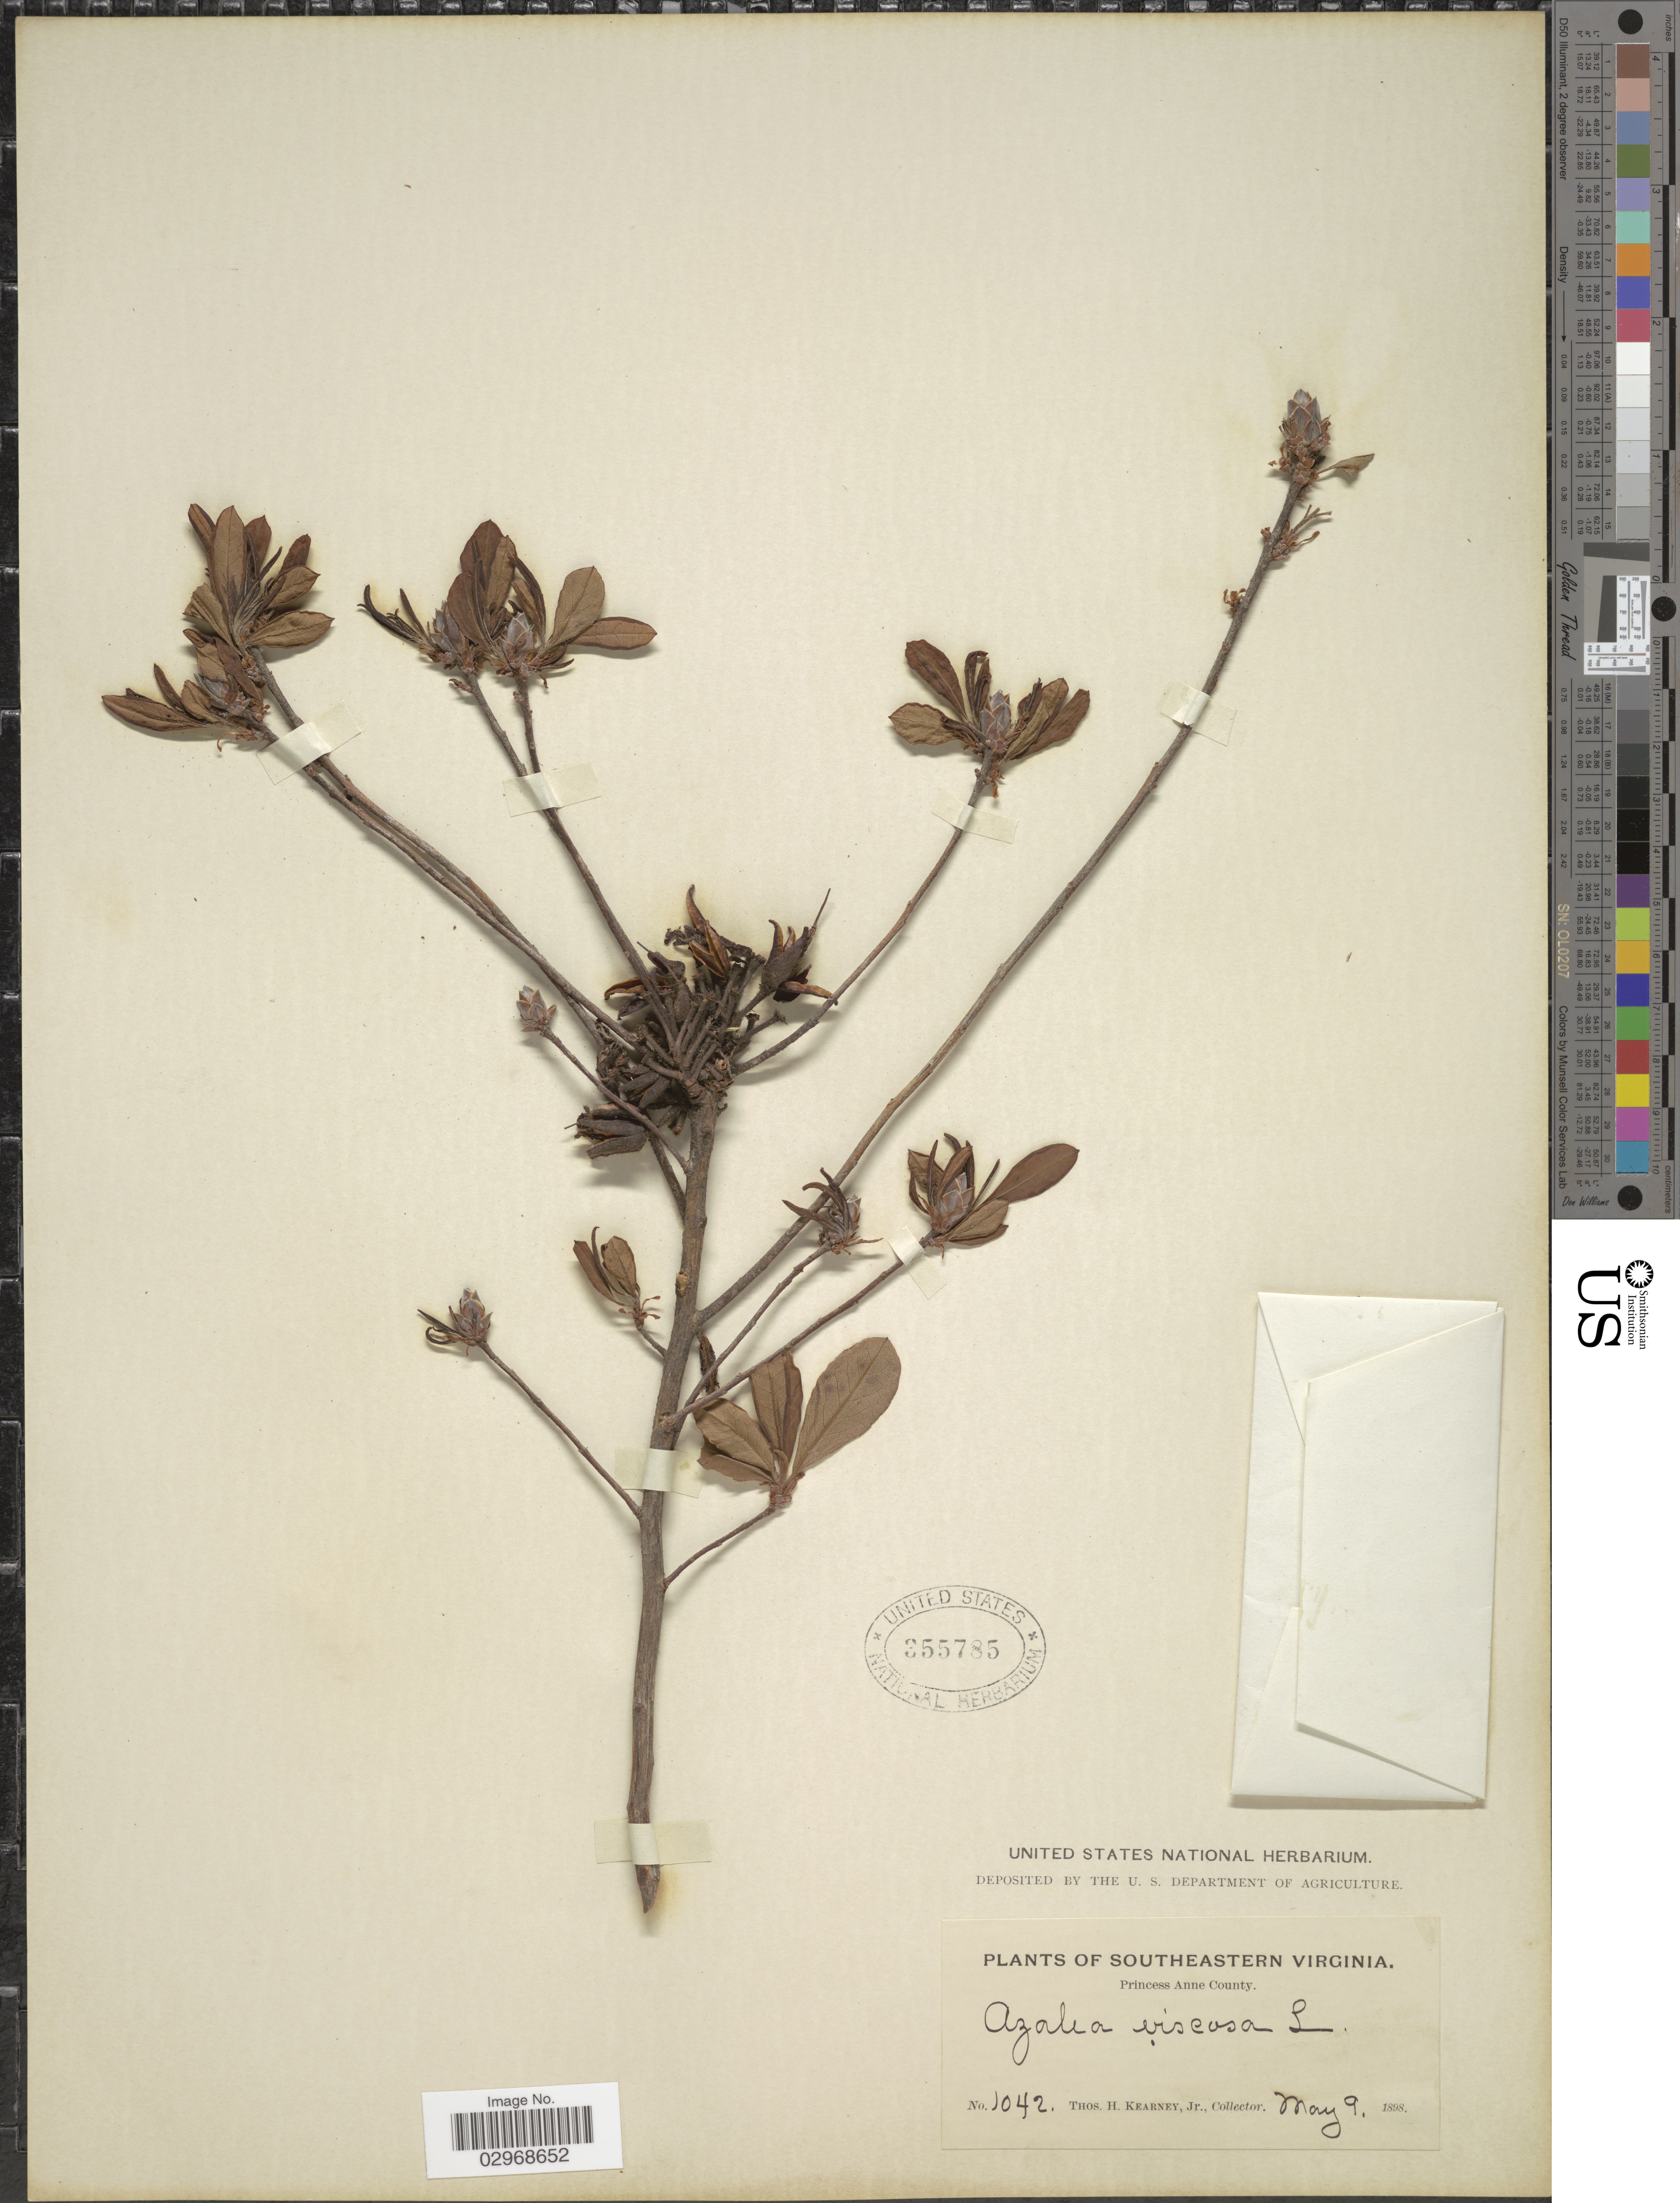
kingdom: Plantae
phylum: Tracheophyta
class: Magnoliopsida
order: Ericales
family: Ericaceae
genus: Rhododendron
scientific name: Rhododendron viscosum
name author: (L.) Torr.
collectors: T. H. Kearney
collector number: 1042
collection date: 1898-05-09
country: United States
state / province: Virginia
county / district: City of Virginia Beach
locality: Southeastern Virginia, Princess Anne (=historic county name) County.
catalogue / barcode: US 355785